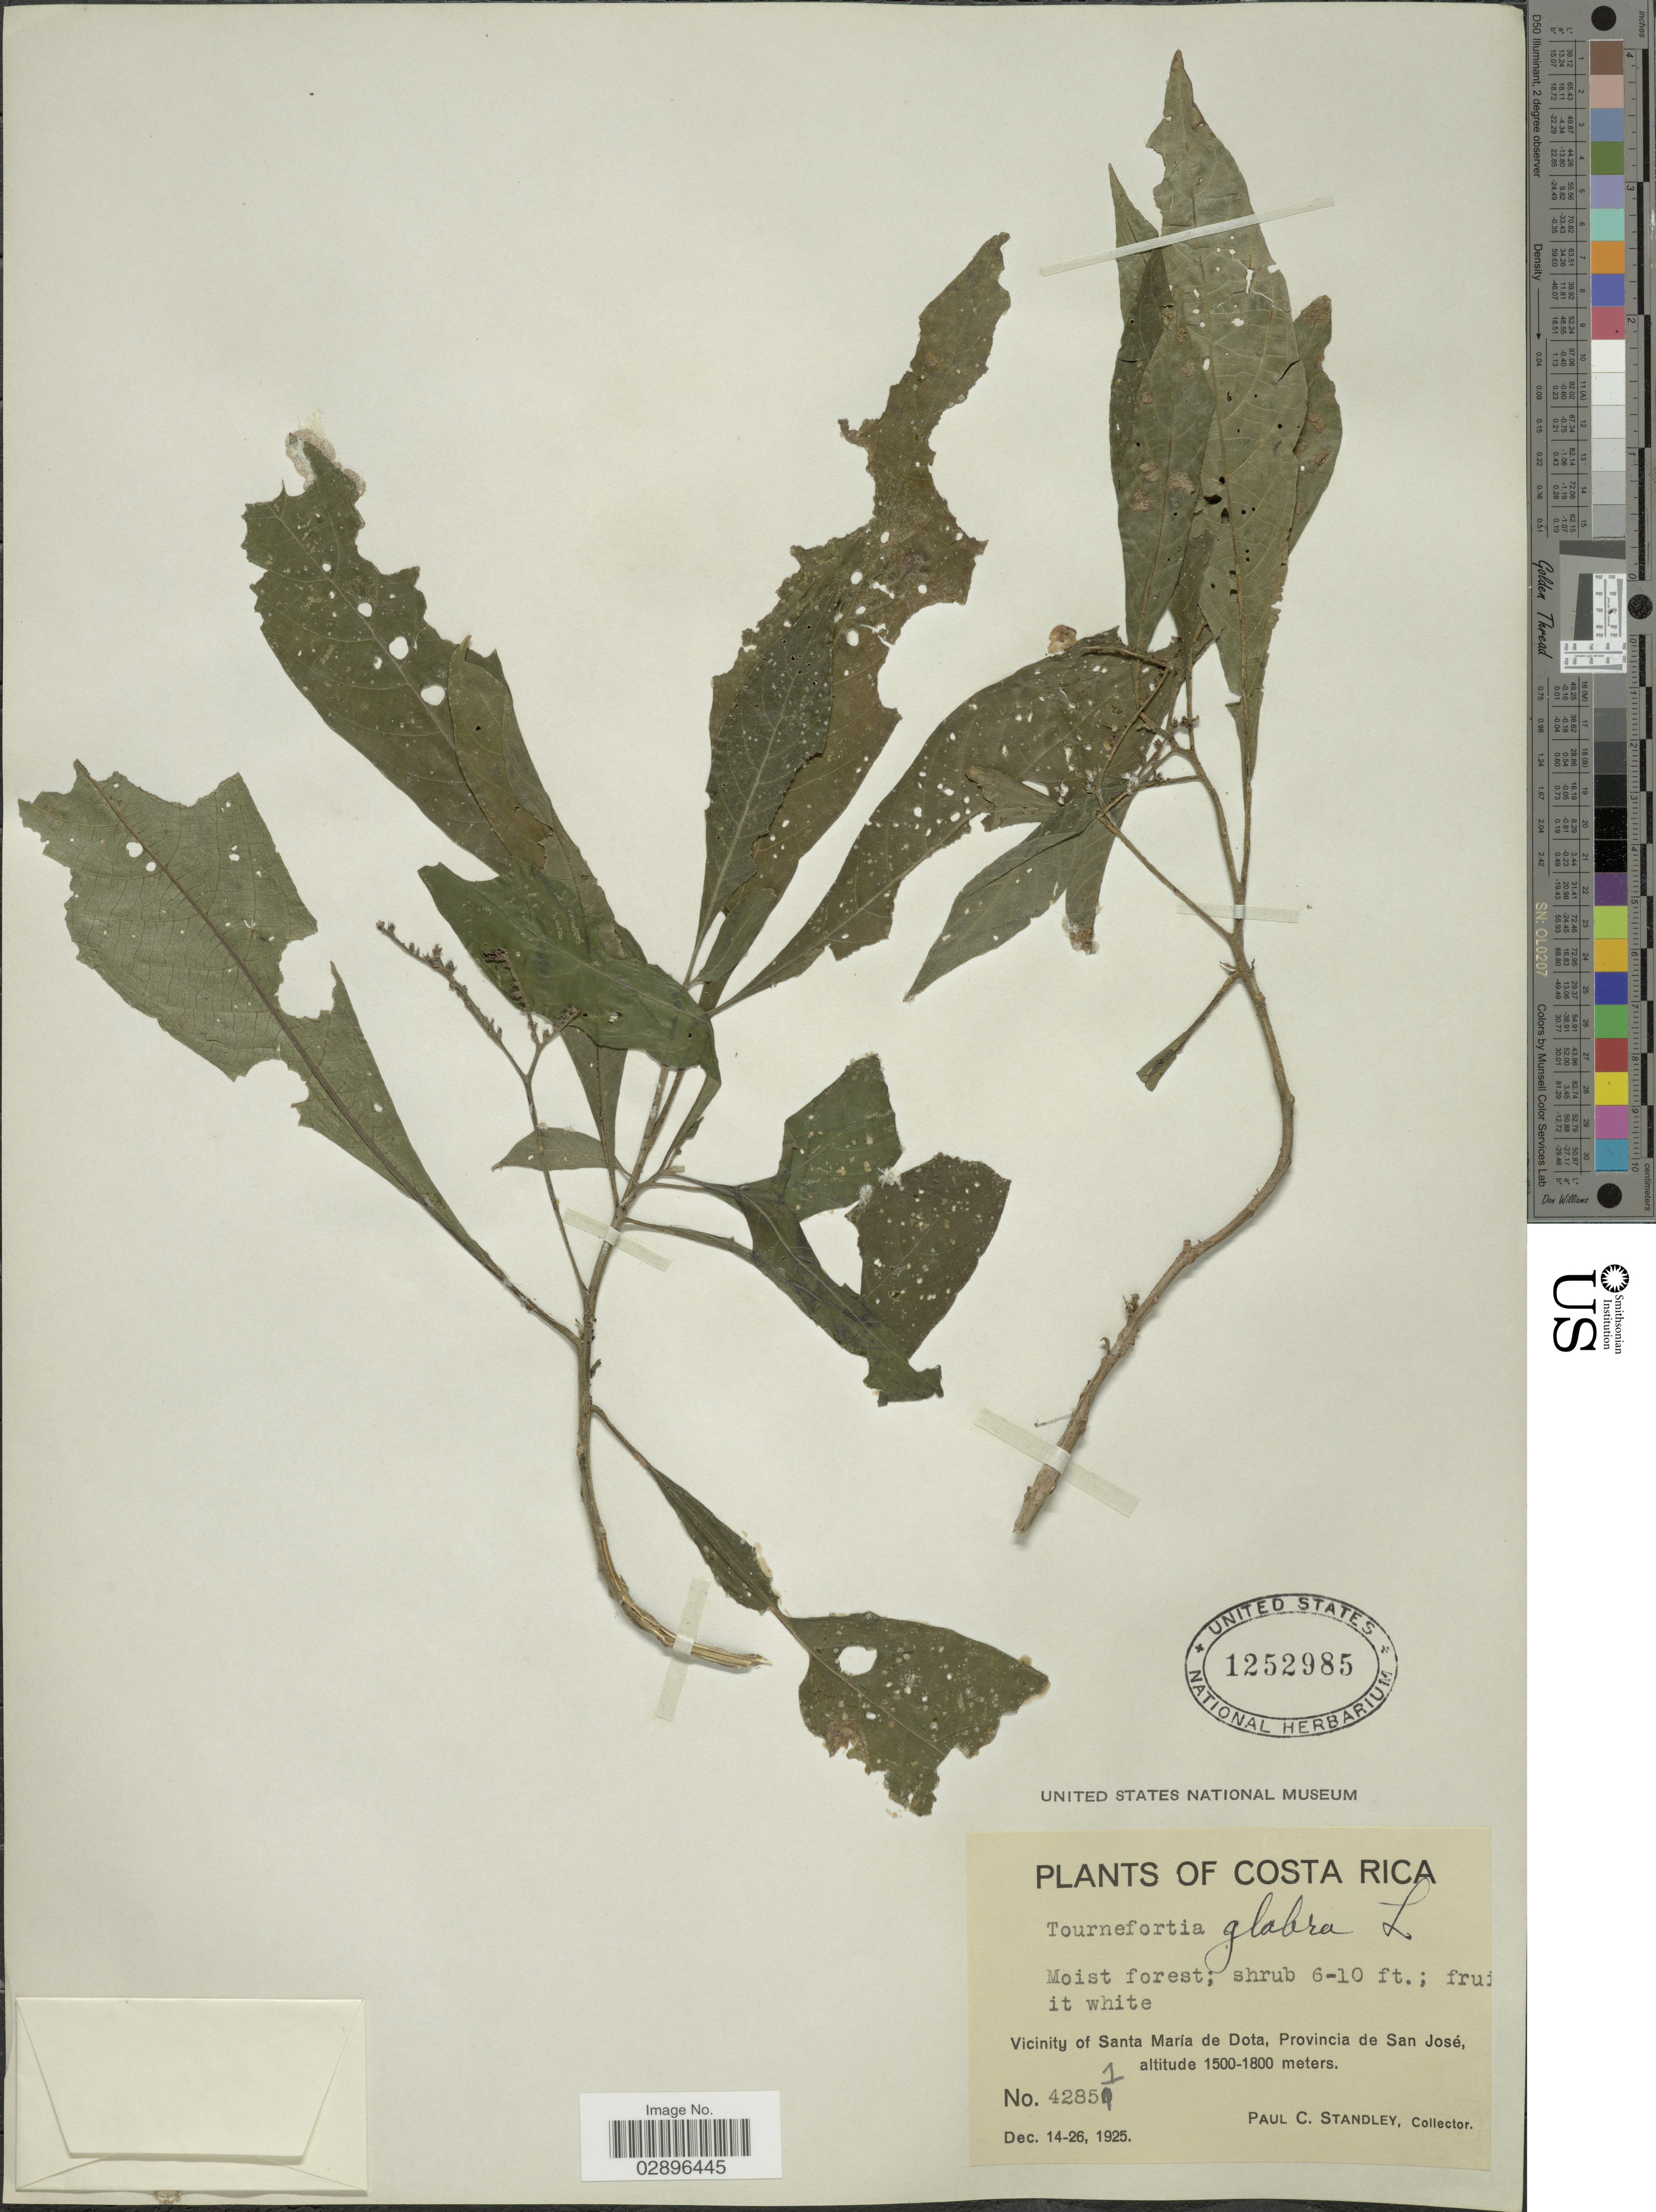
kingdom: Plantae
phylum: Tracheophyta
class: Magnoliopsida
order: Boraginales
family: Heliotropiaceae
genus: Tournefortia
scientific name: Tournefortia glabra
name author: L.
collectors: P. C. Standley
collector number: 42851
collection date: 1925-12-14/1925-12-26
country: Costa Rica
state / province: San José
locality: Vicinity of Santa María de Dota, Provincia de San José.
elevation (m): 1500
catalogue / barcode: US 1252985